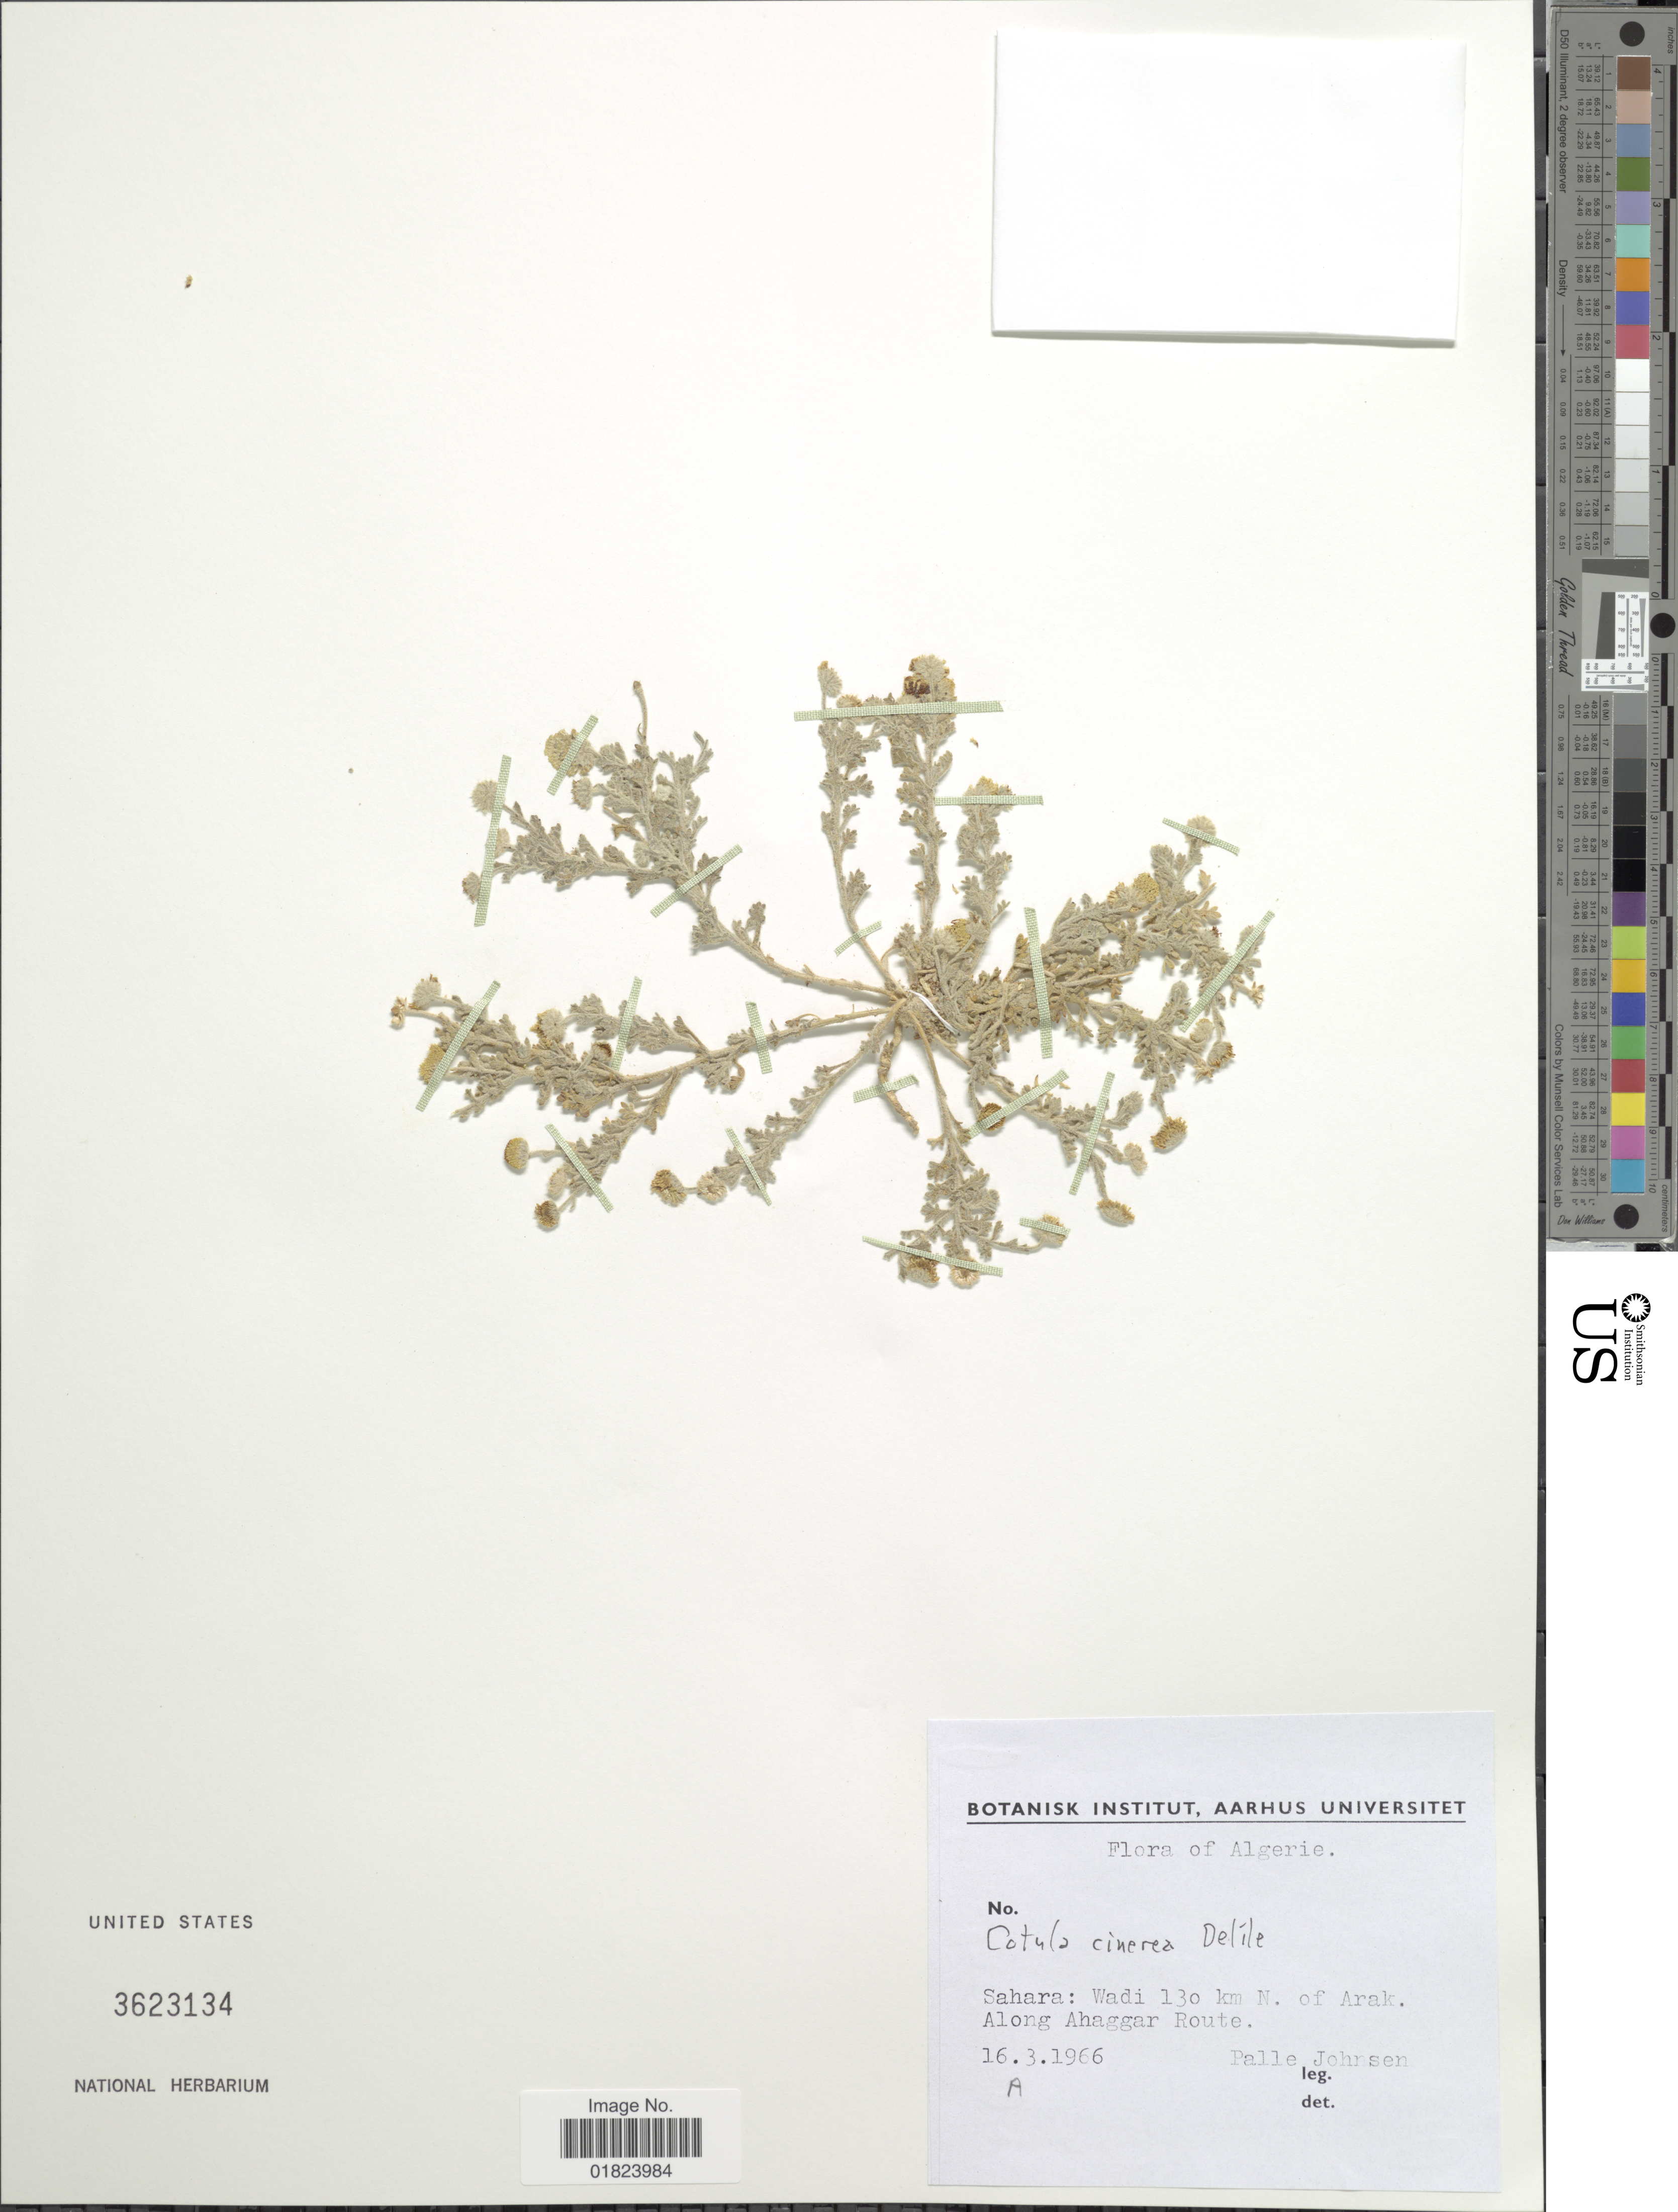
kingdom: Plantae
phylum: Tracheophyta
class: Magnoliopsida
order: Asterales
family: Asteraceae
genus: Cotula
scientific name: Cotula cinerea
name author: Delile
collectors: P. Johnsen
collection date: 1966-03-16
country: Algeria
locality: Sahara: Wadi 130 km N. of rak, along Ahaggar Route.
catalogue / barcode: US 3623134